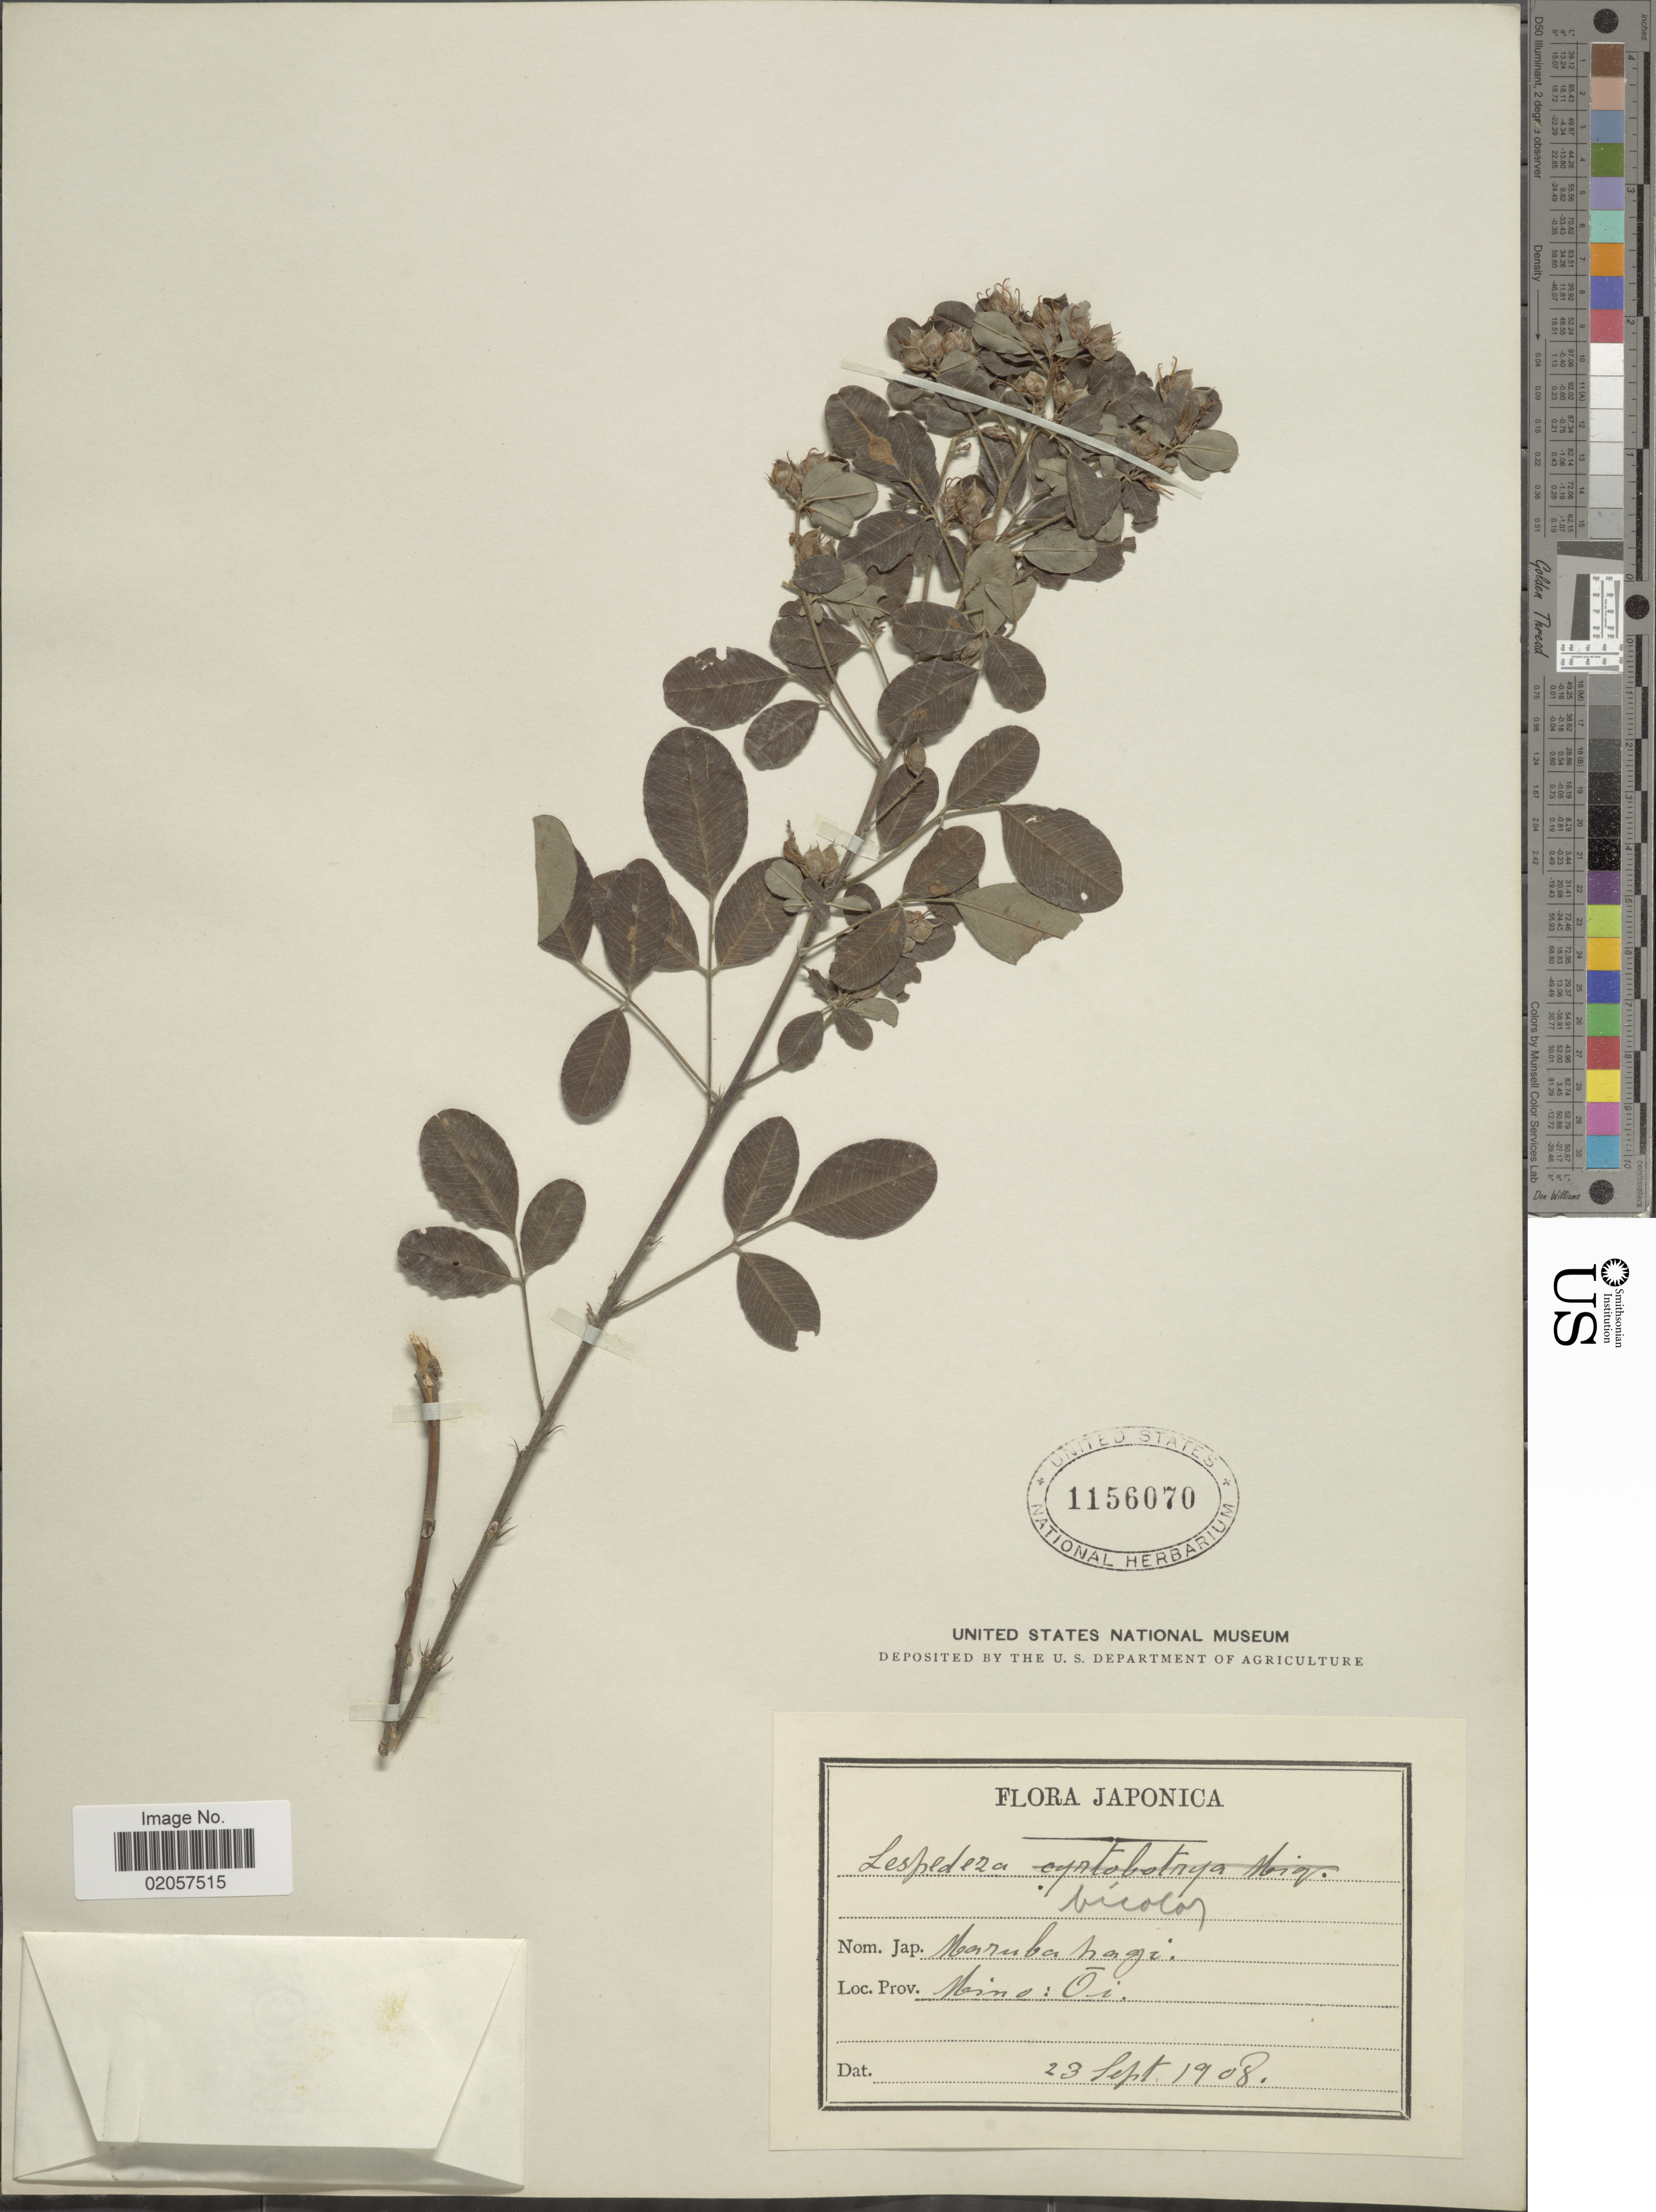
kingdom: Plantae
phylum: Tracheophyta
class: Magnoliopsida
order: Fabales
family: Fabaceae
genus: Lespedeza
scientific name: Lespedeza bicolor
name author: Turcz.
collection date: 1908-09-23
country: Japan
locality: Japonica, Mino: Ōi.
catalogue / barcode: US 1156070